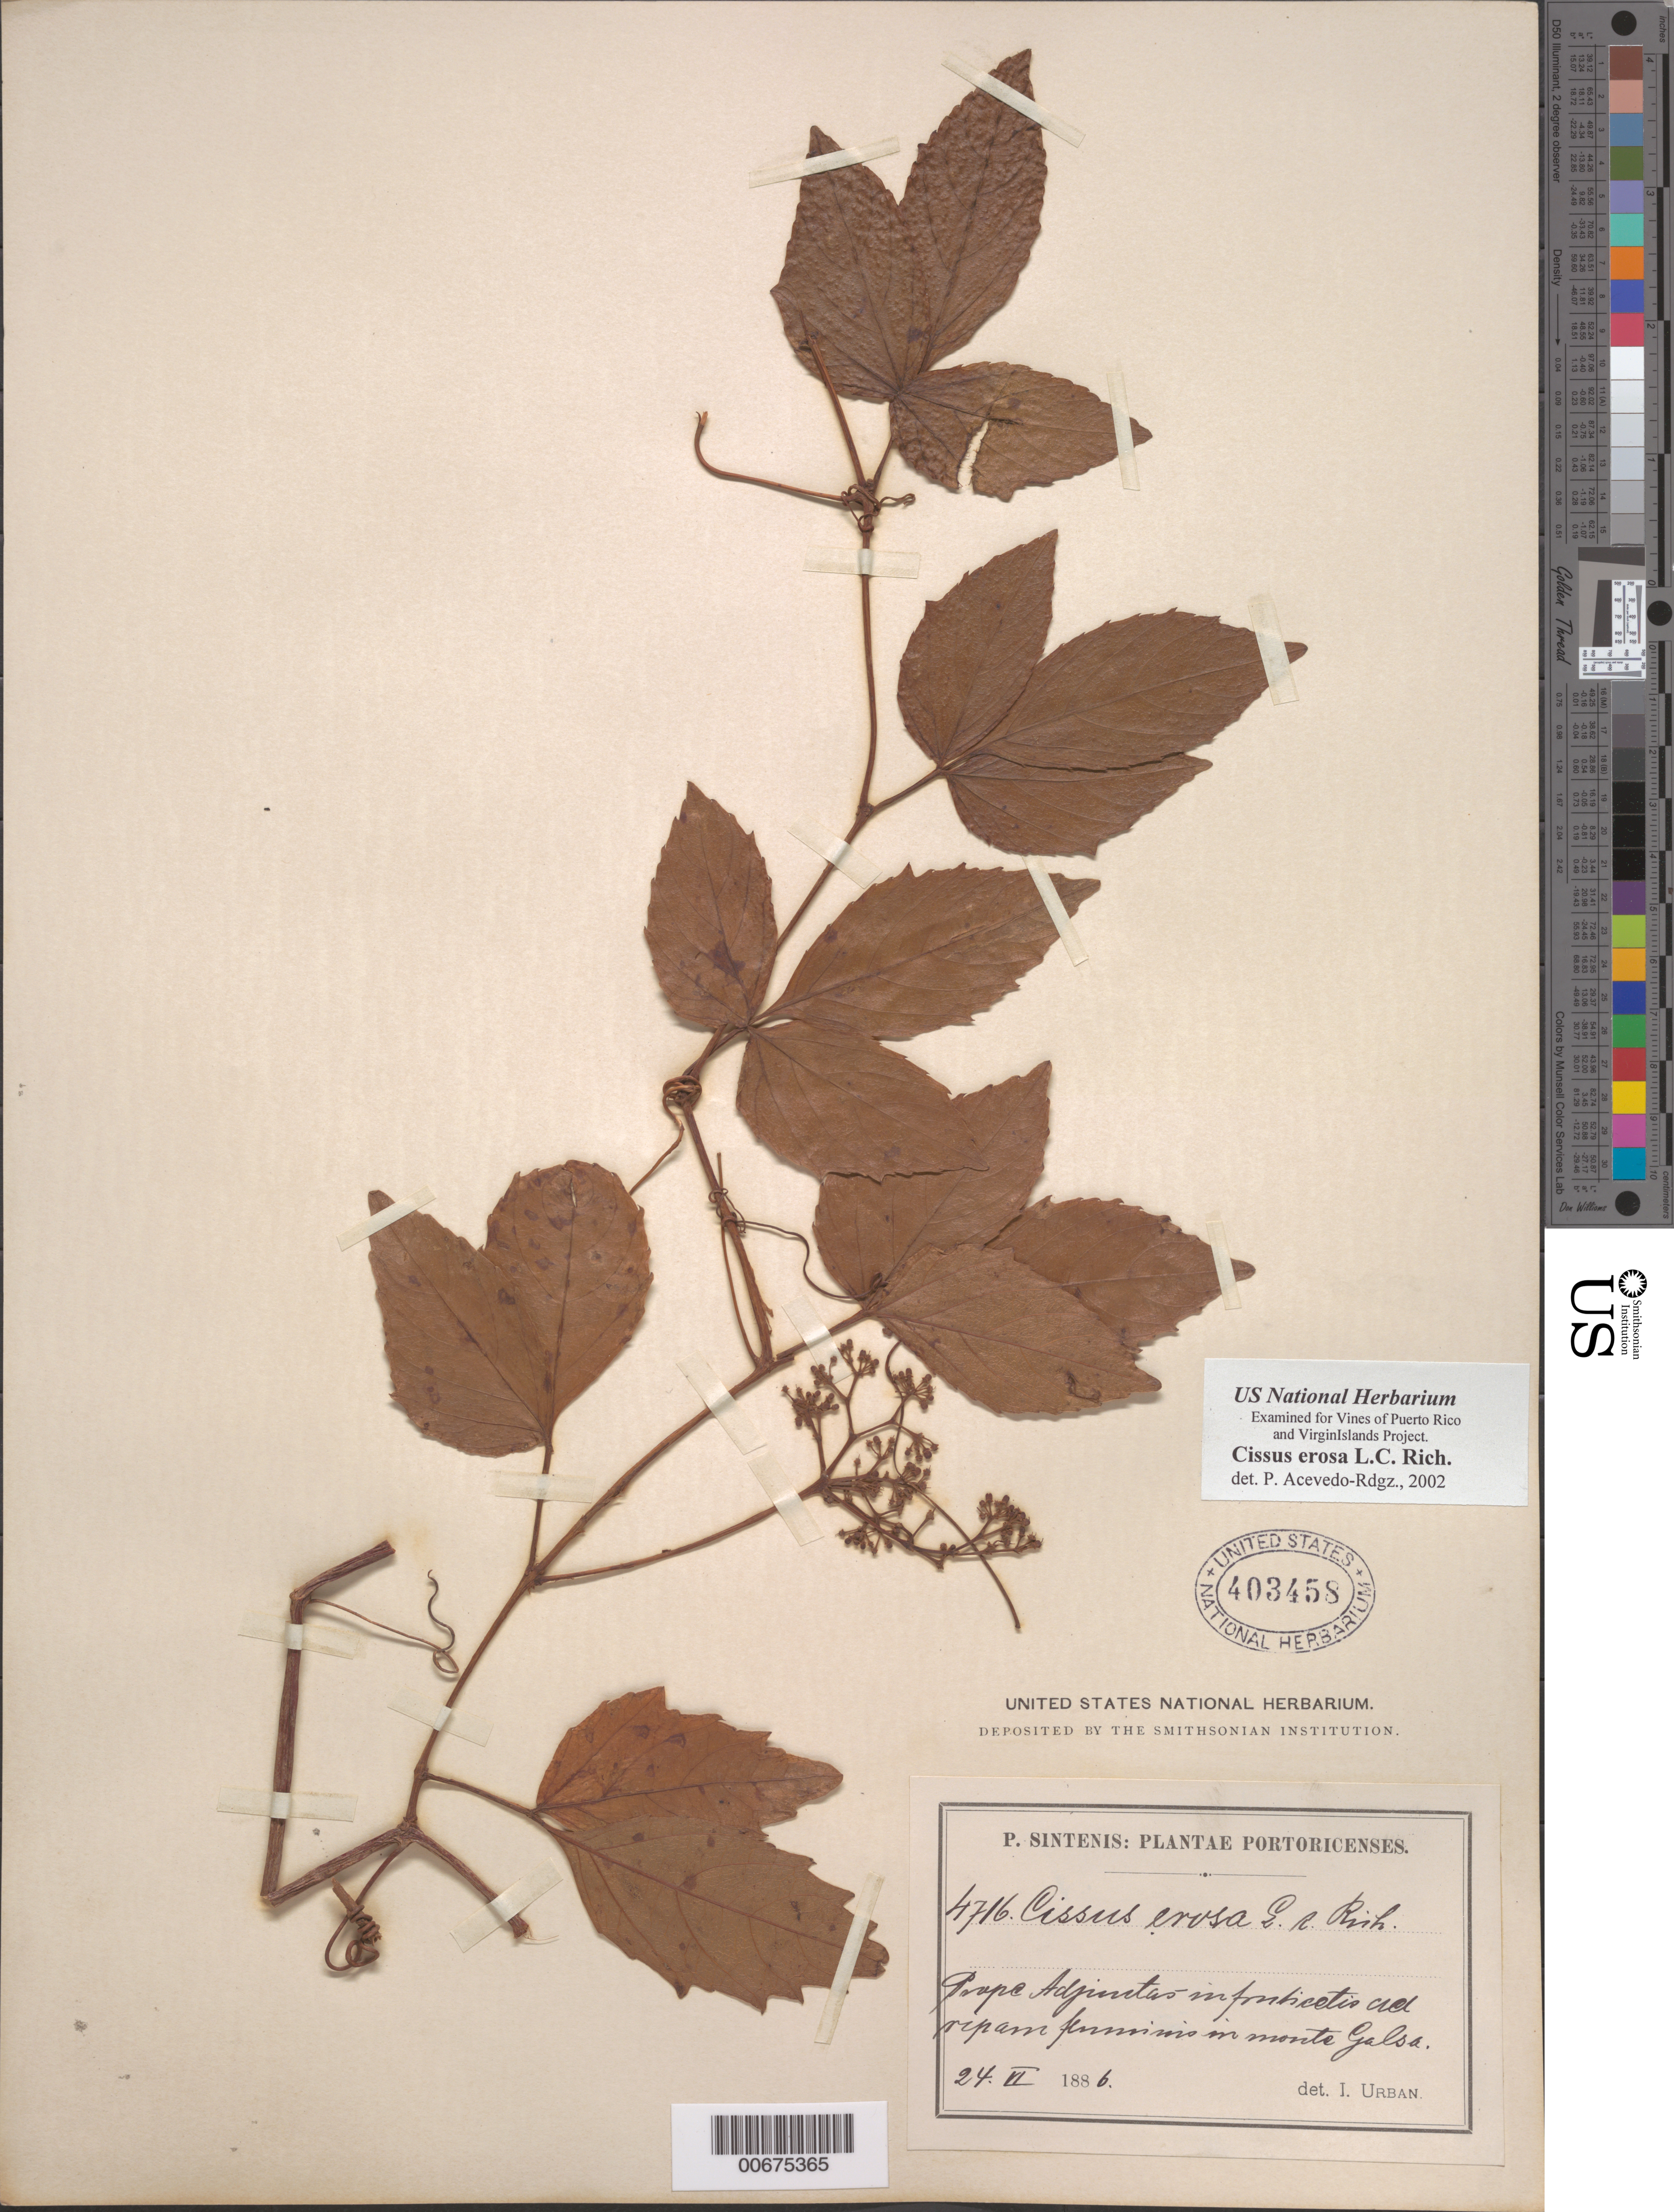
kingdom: Plantae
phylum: Tracheophyta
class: Magnoliopsida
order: Vitales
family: Vitaceae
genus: Cissus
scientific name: Cissus erosa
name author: Rich.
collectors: P. Sintenis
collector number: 4716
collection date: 1886-06-24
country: Puerto Rico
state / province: Adjuntas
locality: Prope Adjuntas in fruticetis ad ripam fluminis in monte Galsa.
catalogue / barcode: US 403458